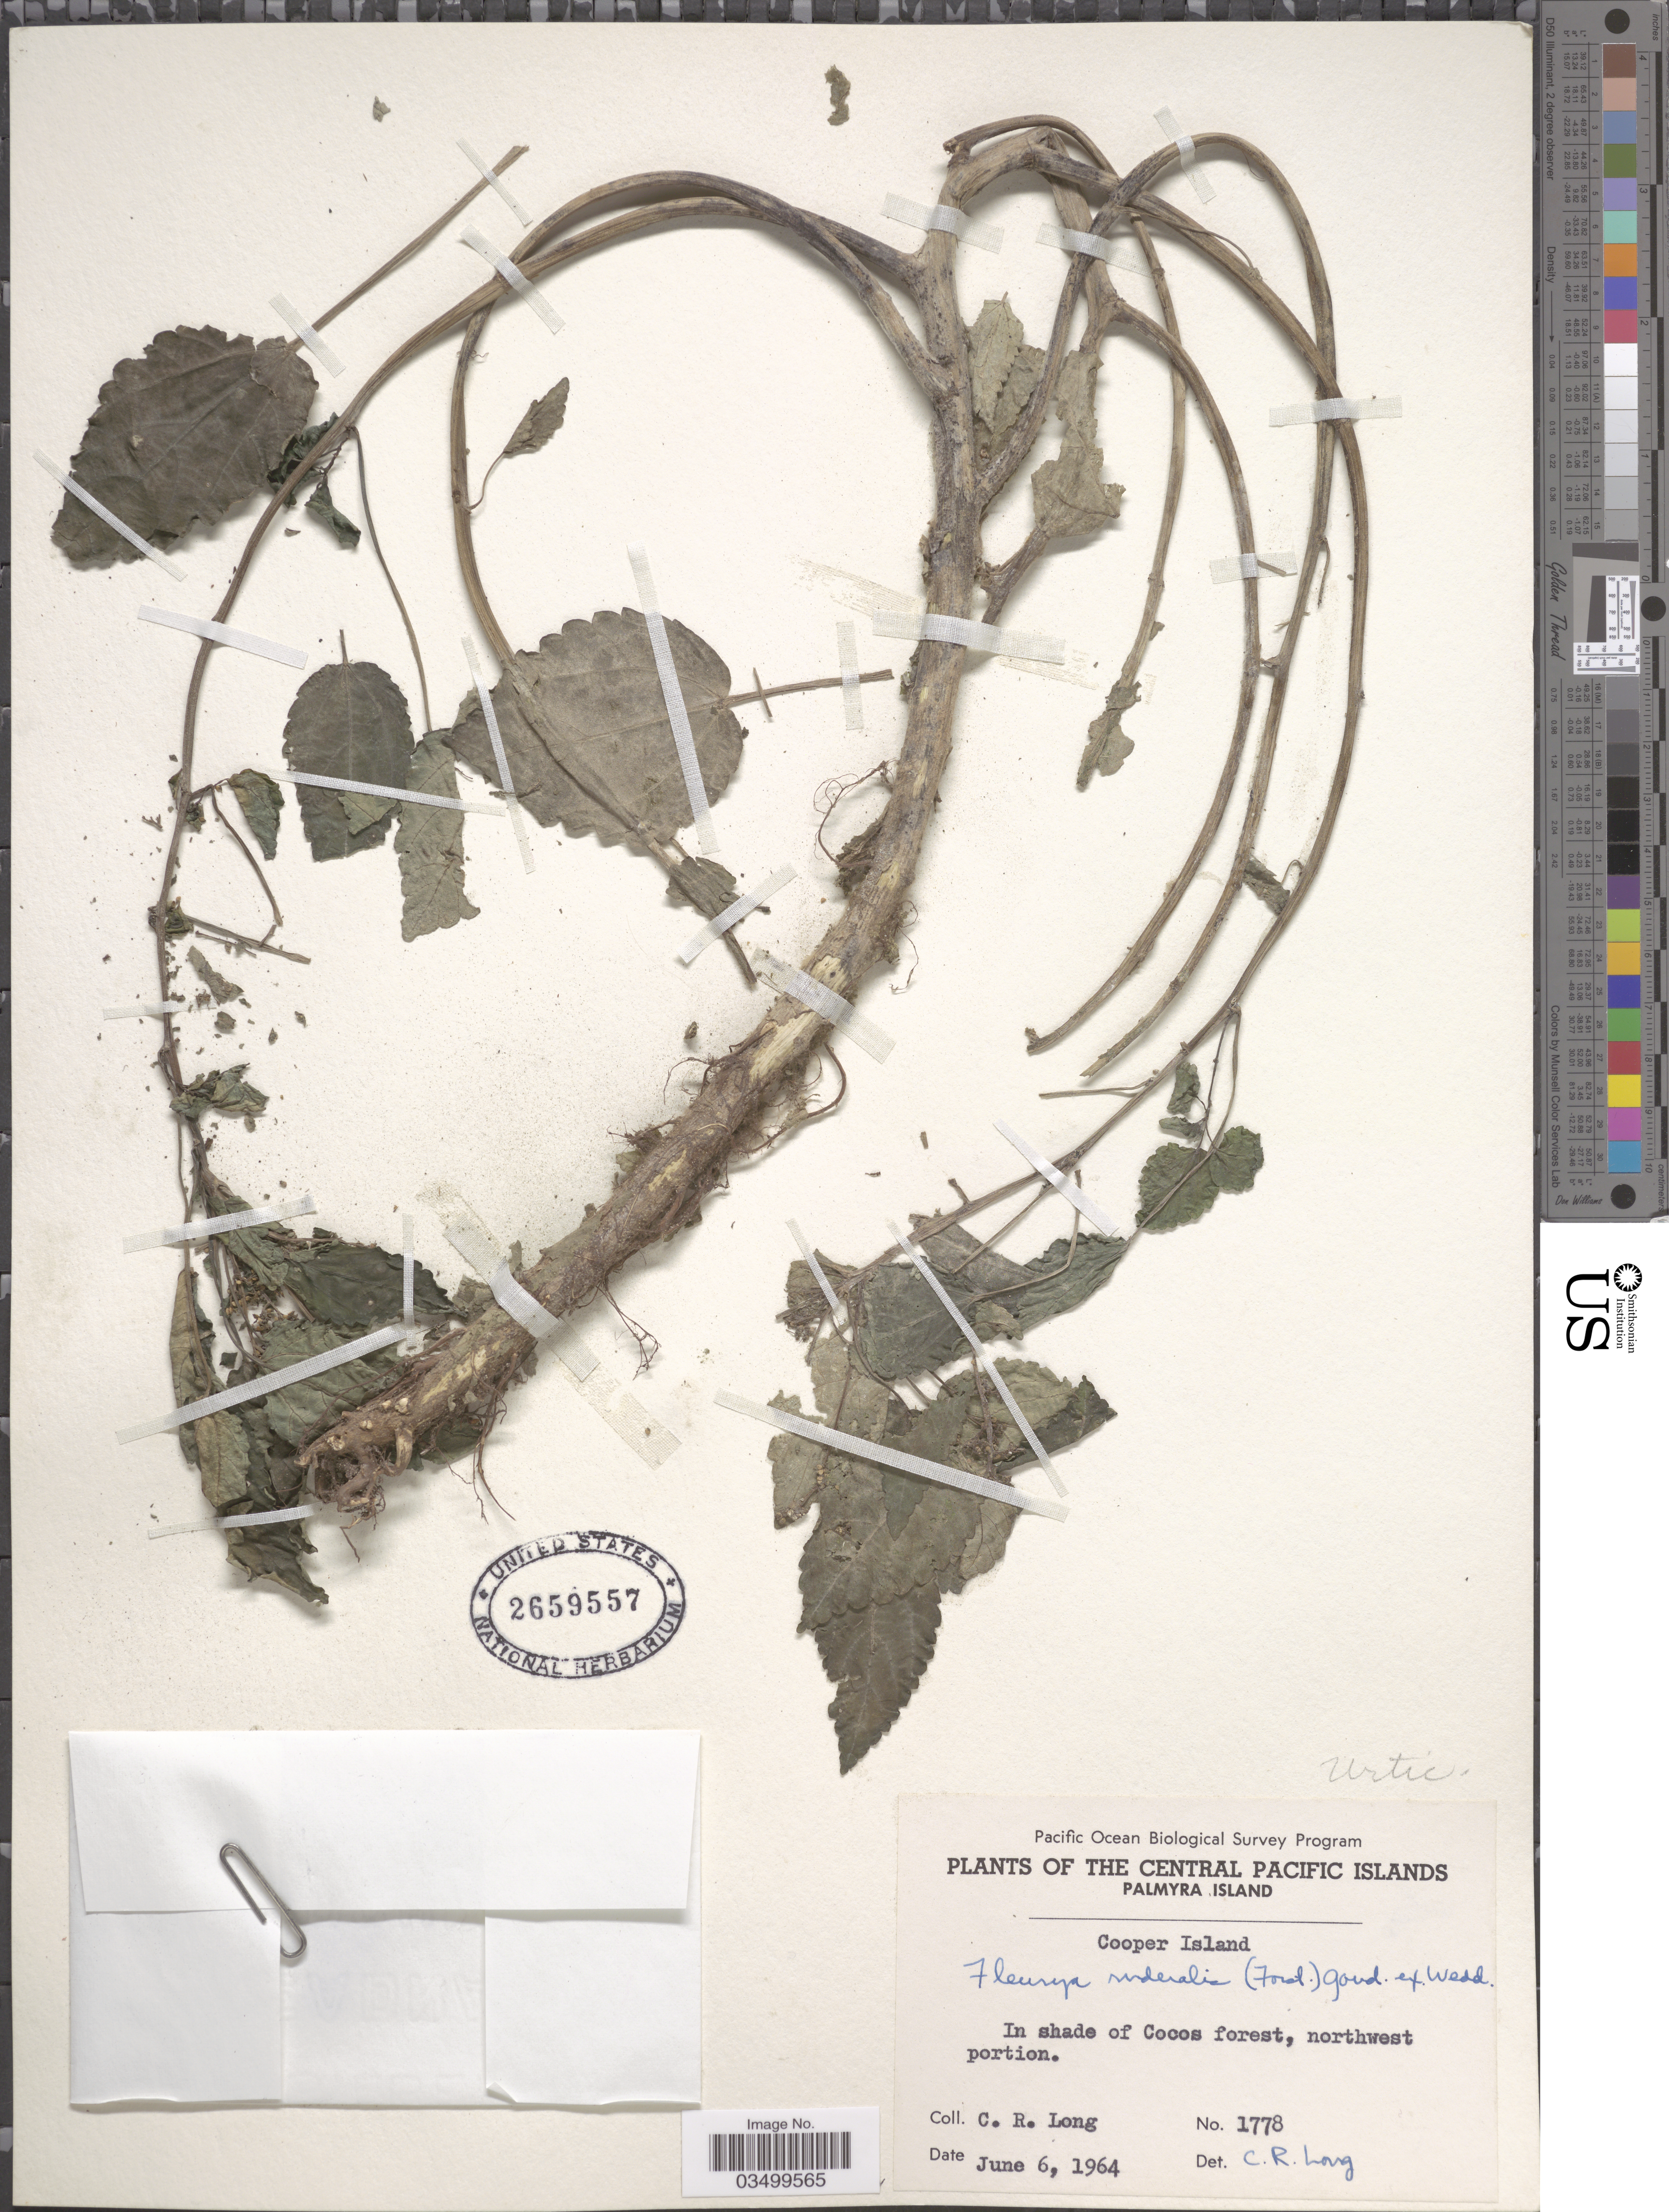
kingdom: Plantae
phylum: Tracheophyta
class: Magnoliopsida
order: Rosales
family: Urticaceae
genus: Laportea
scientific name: Laportea ruderalis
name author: (G. Forst.) Chew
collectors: C. R. Long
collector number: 1778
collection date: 1964-06-06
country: U.S. Administered Pacific Islands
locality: Central Pacific Islands. Palmyra Island. Cooper Island. In shade of Cocos forest, northwest portion.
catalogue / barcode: US 2659557